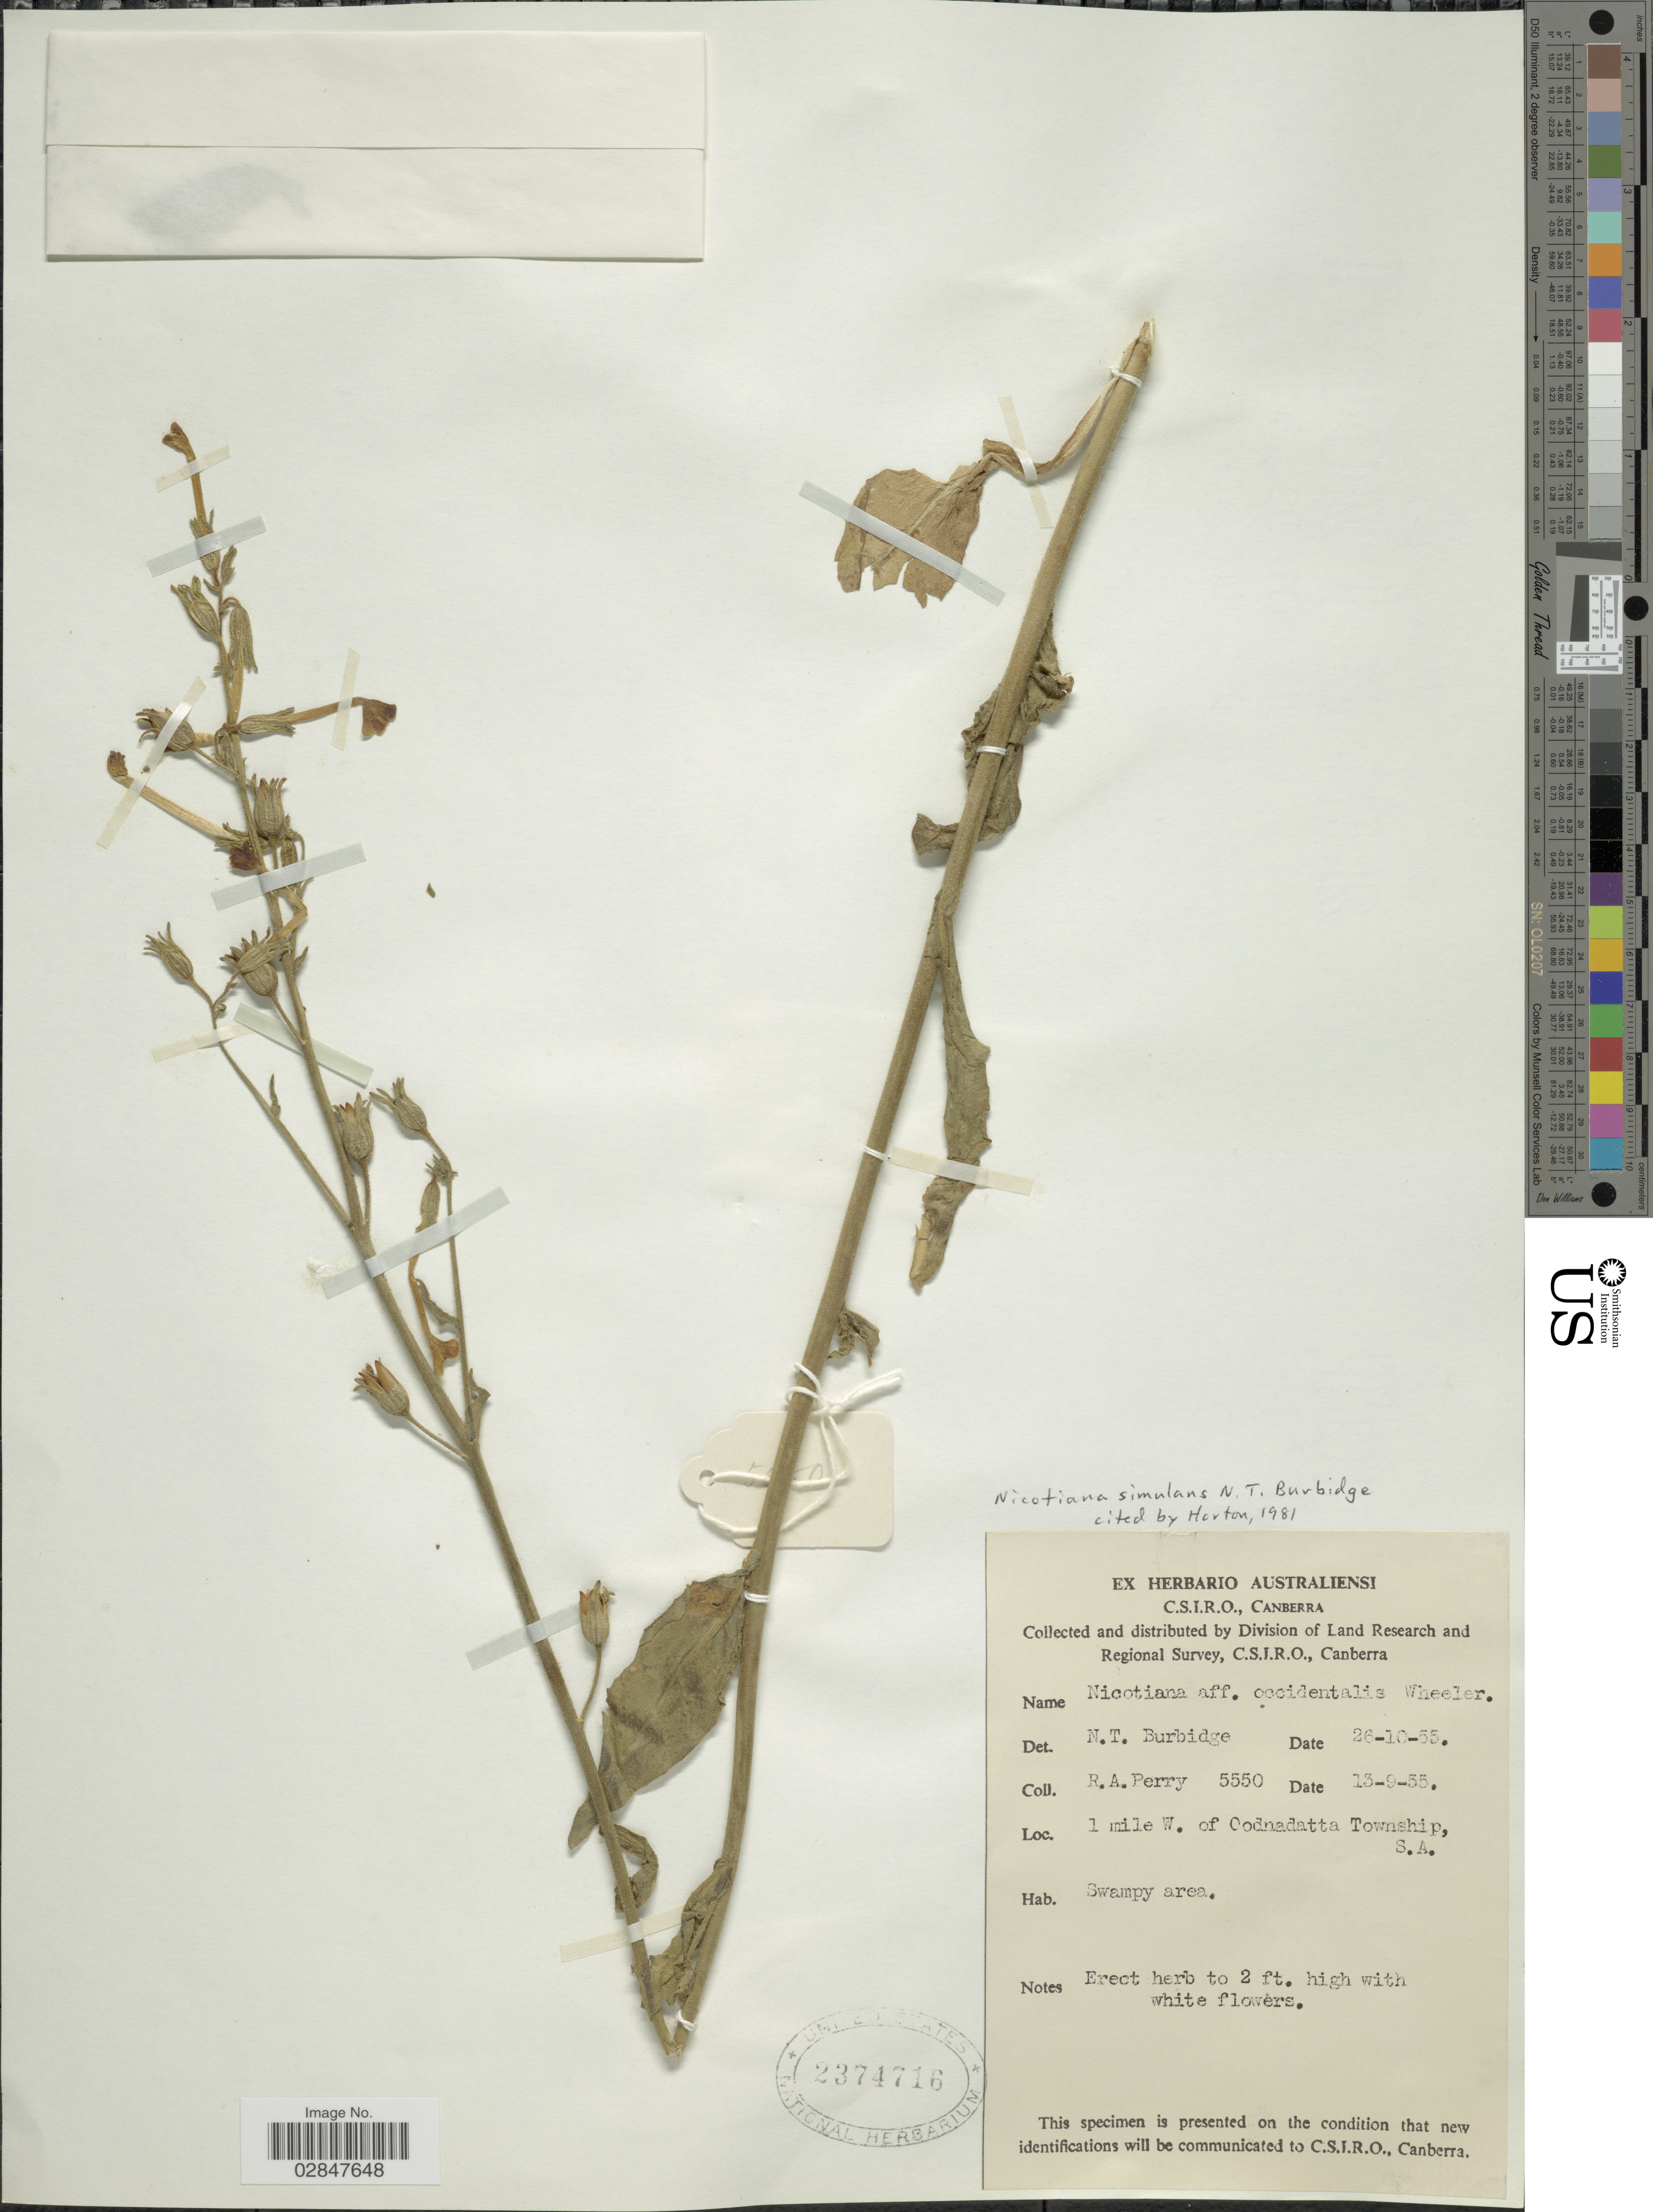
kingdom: Plantae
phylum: Tracheophyta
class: Magnoliopsida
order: Solanales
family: Solanaceae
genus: Nicotiana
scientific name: Nicotiana simulans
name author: N.T. Burb.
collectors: Perry, R. A.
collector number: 5550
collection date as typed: Transcribed d/m/y: 13/9/55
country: Australia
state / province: South Australia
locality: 1 mile W. of Oodnadatta Township. S. A.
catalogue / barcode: US 2374716